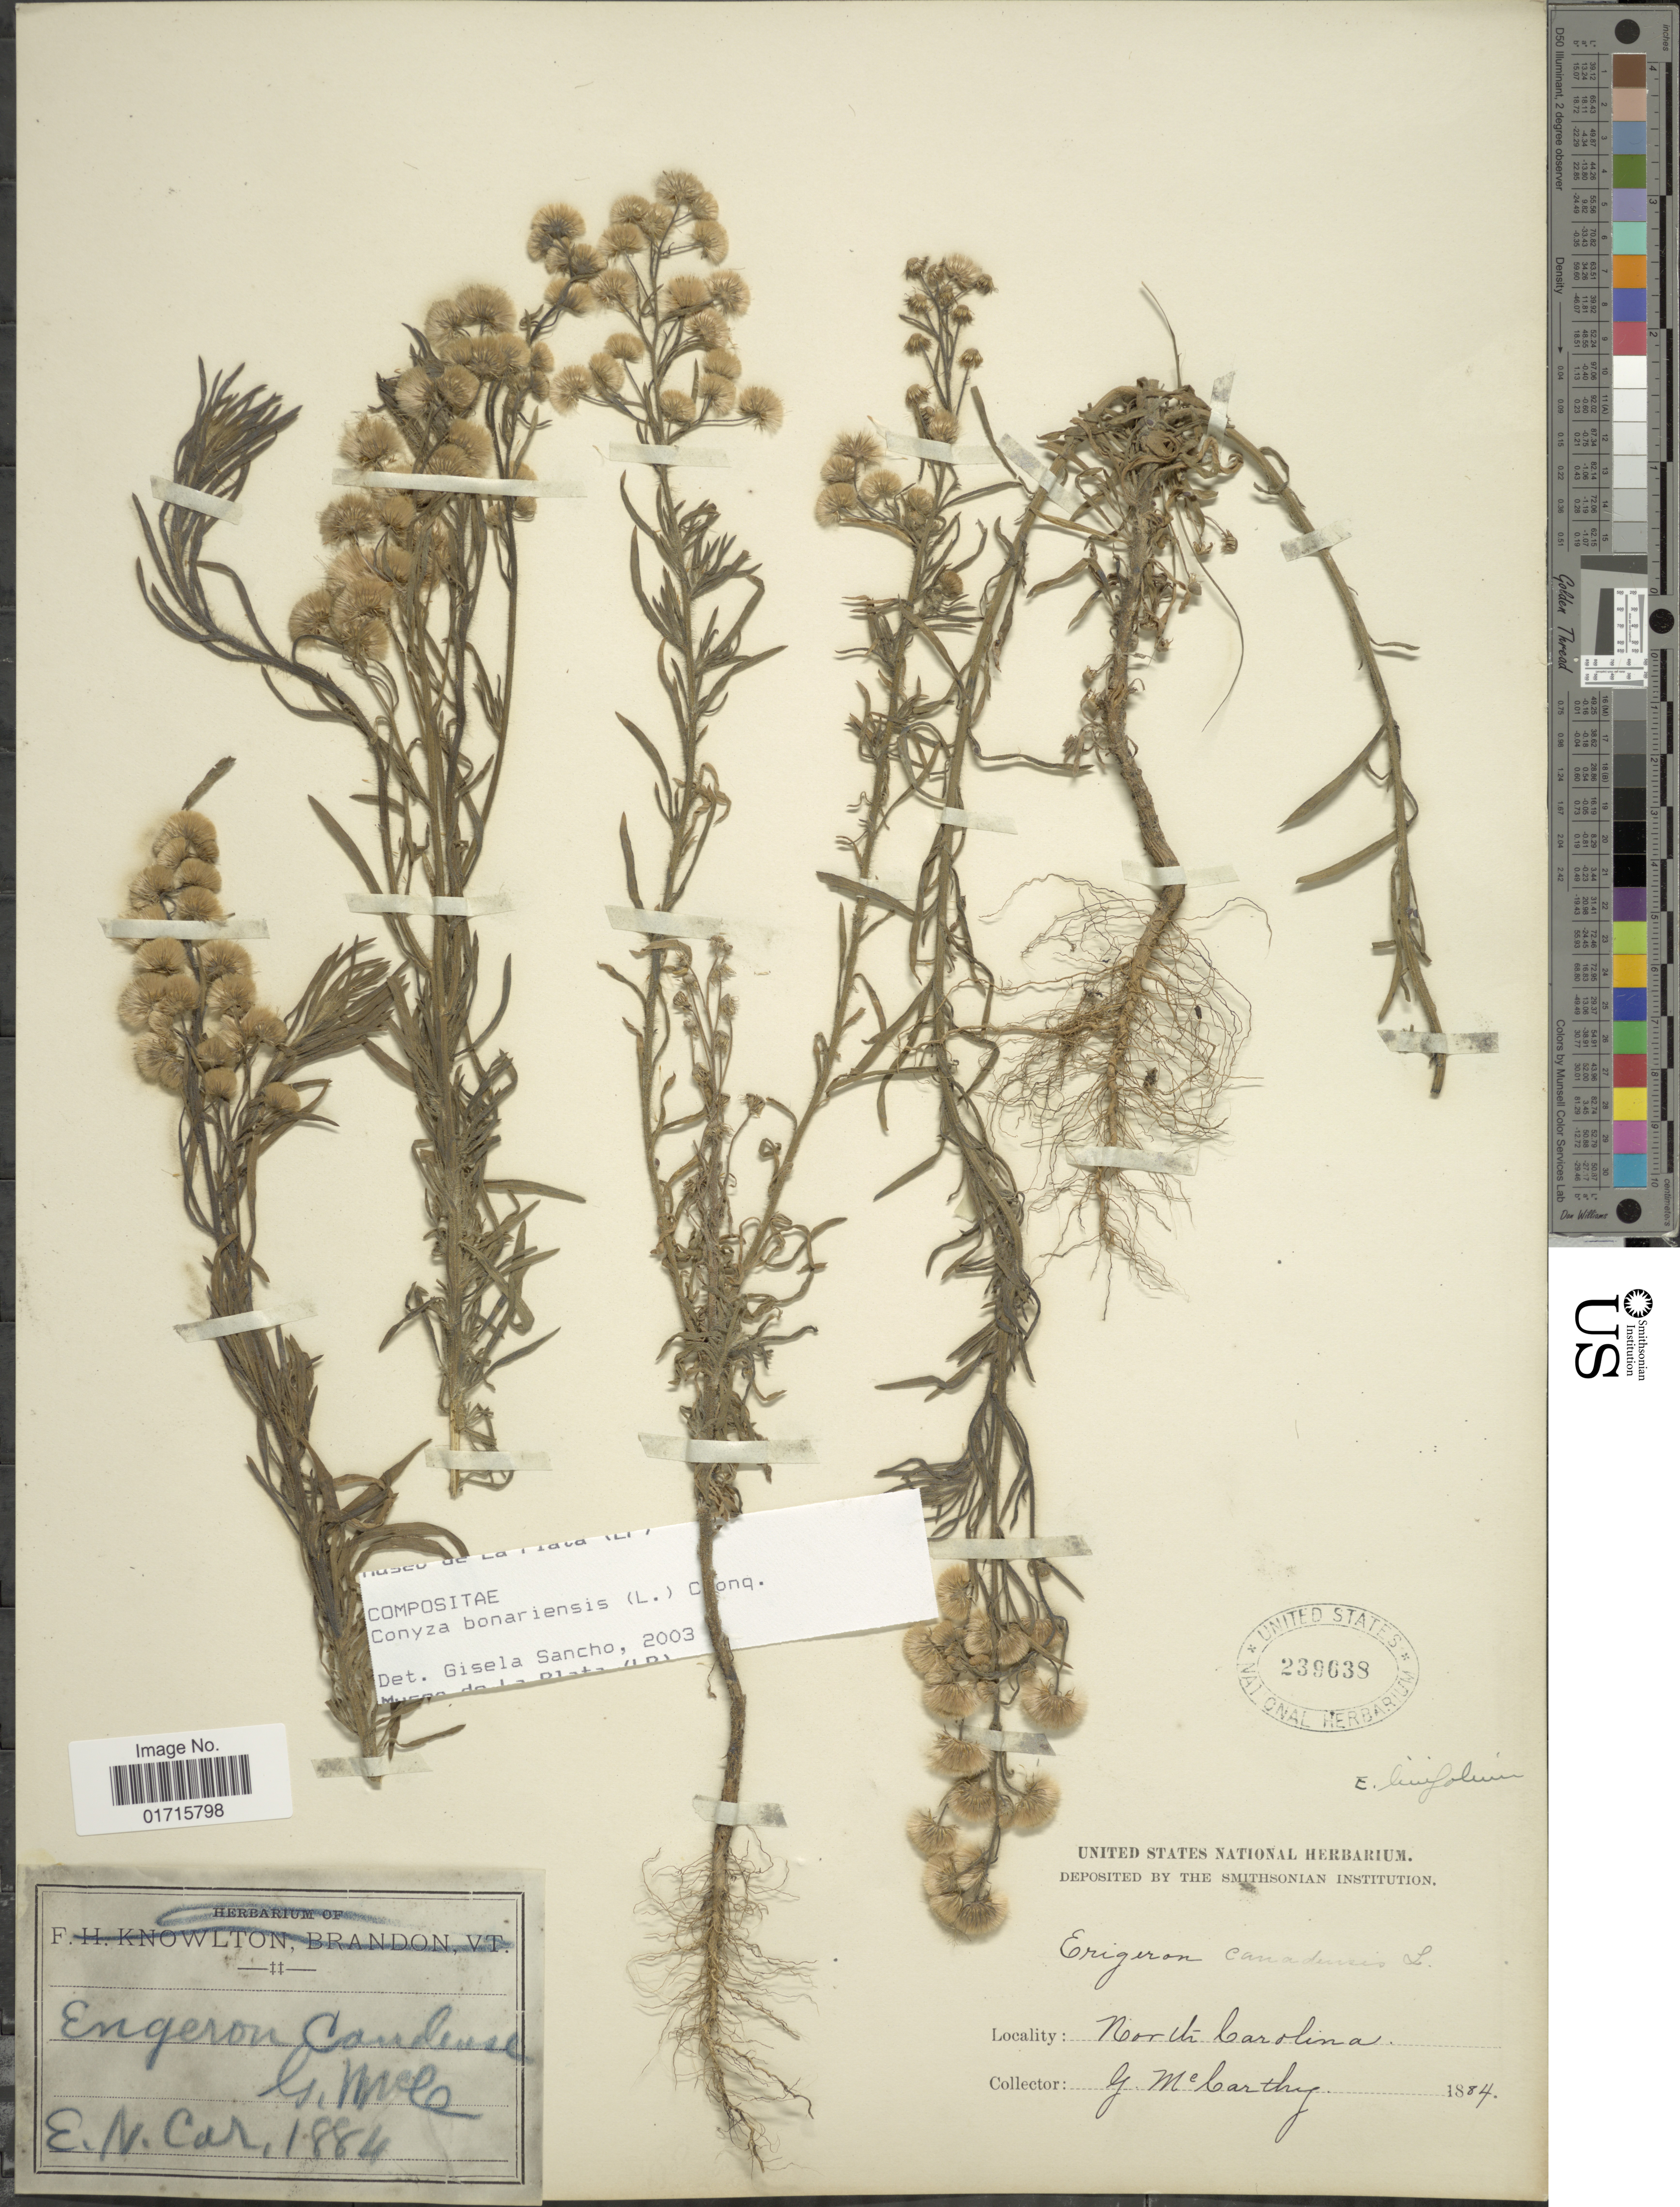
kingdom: Plantae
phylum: Tracheophyta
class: Magnoliopsida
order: Asterales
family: Asteraceae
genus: Conyza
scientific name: Conyza bonariensis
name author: (L.) Cronq.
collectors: G. McCarthy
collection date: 1884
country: United States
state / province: North Carolina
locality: North Carolina. E.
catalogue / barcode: US 239638